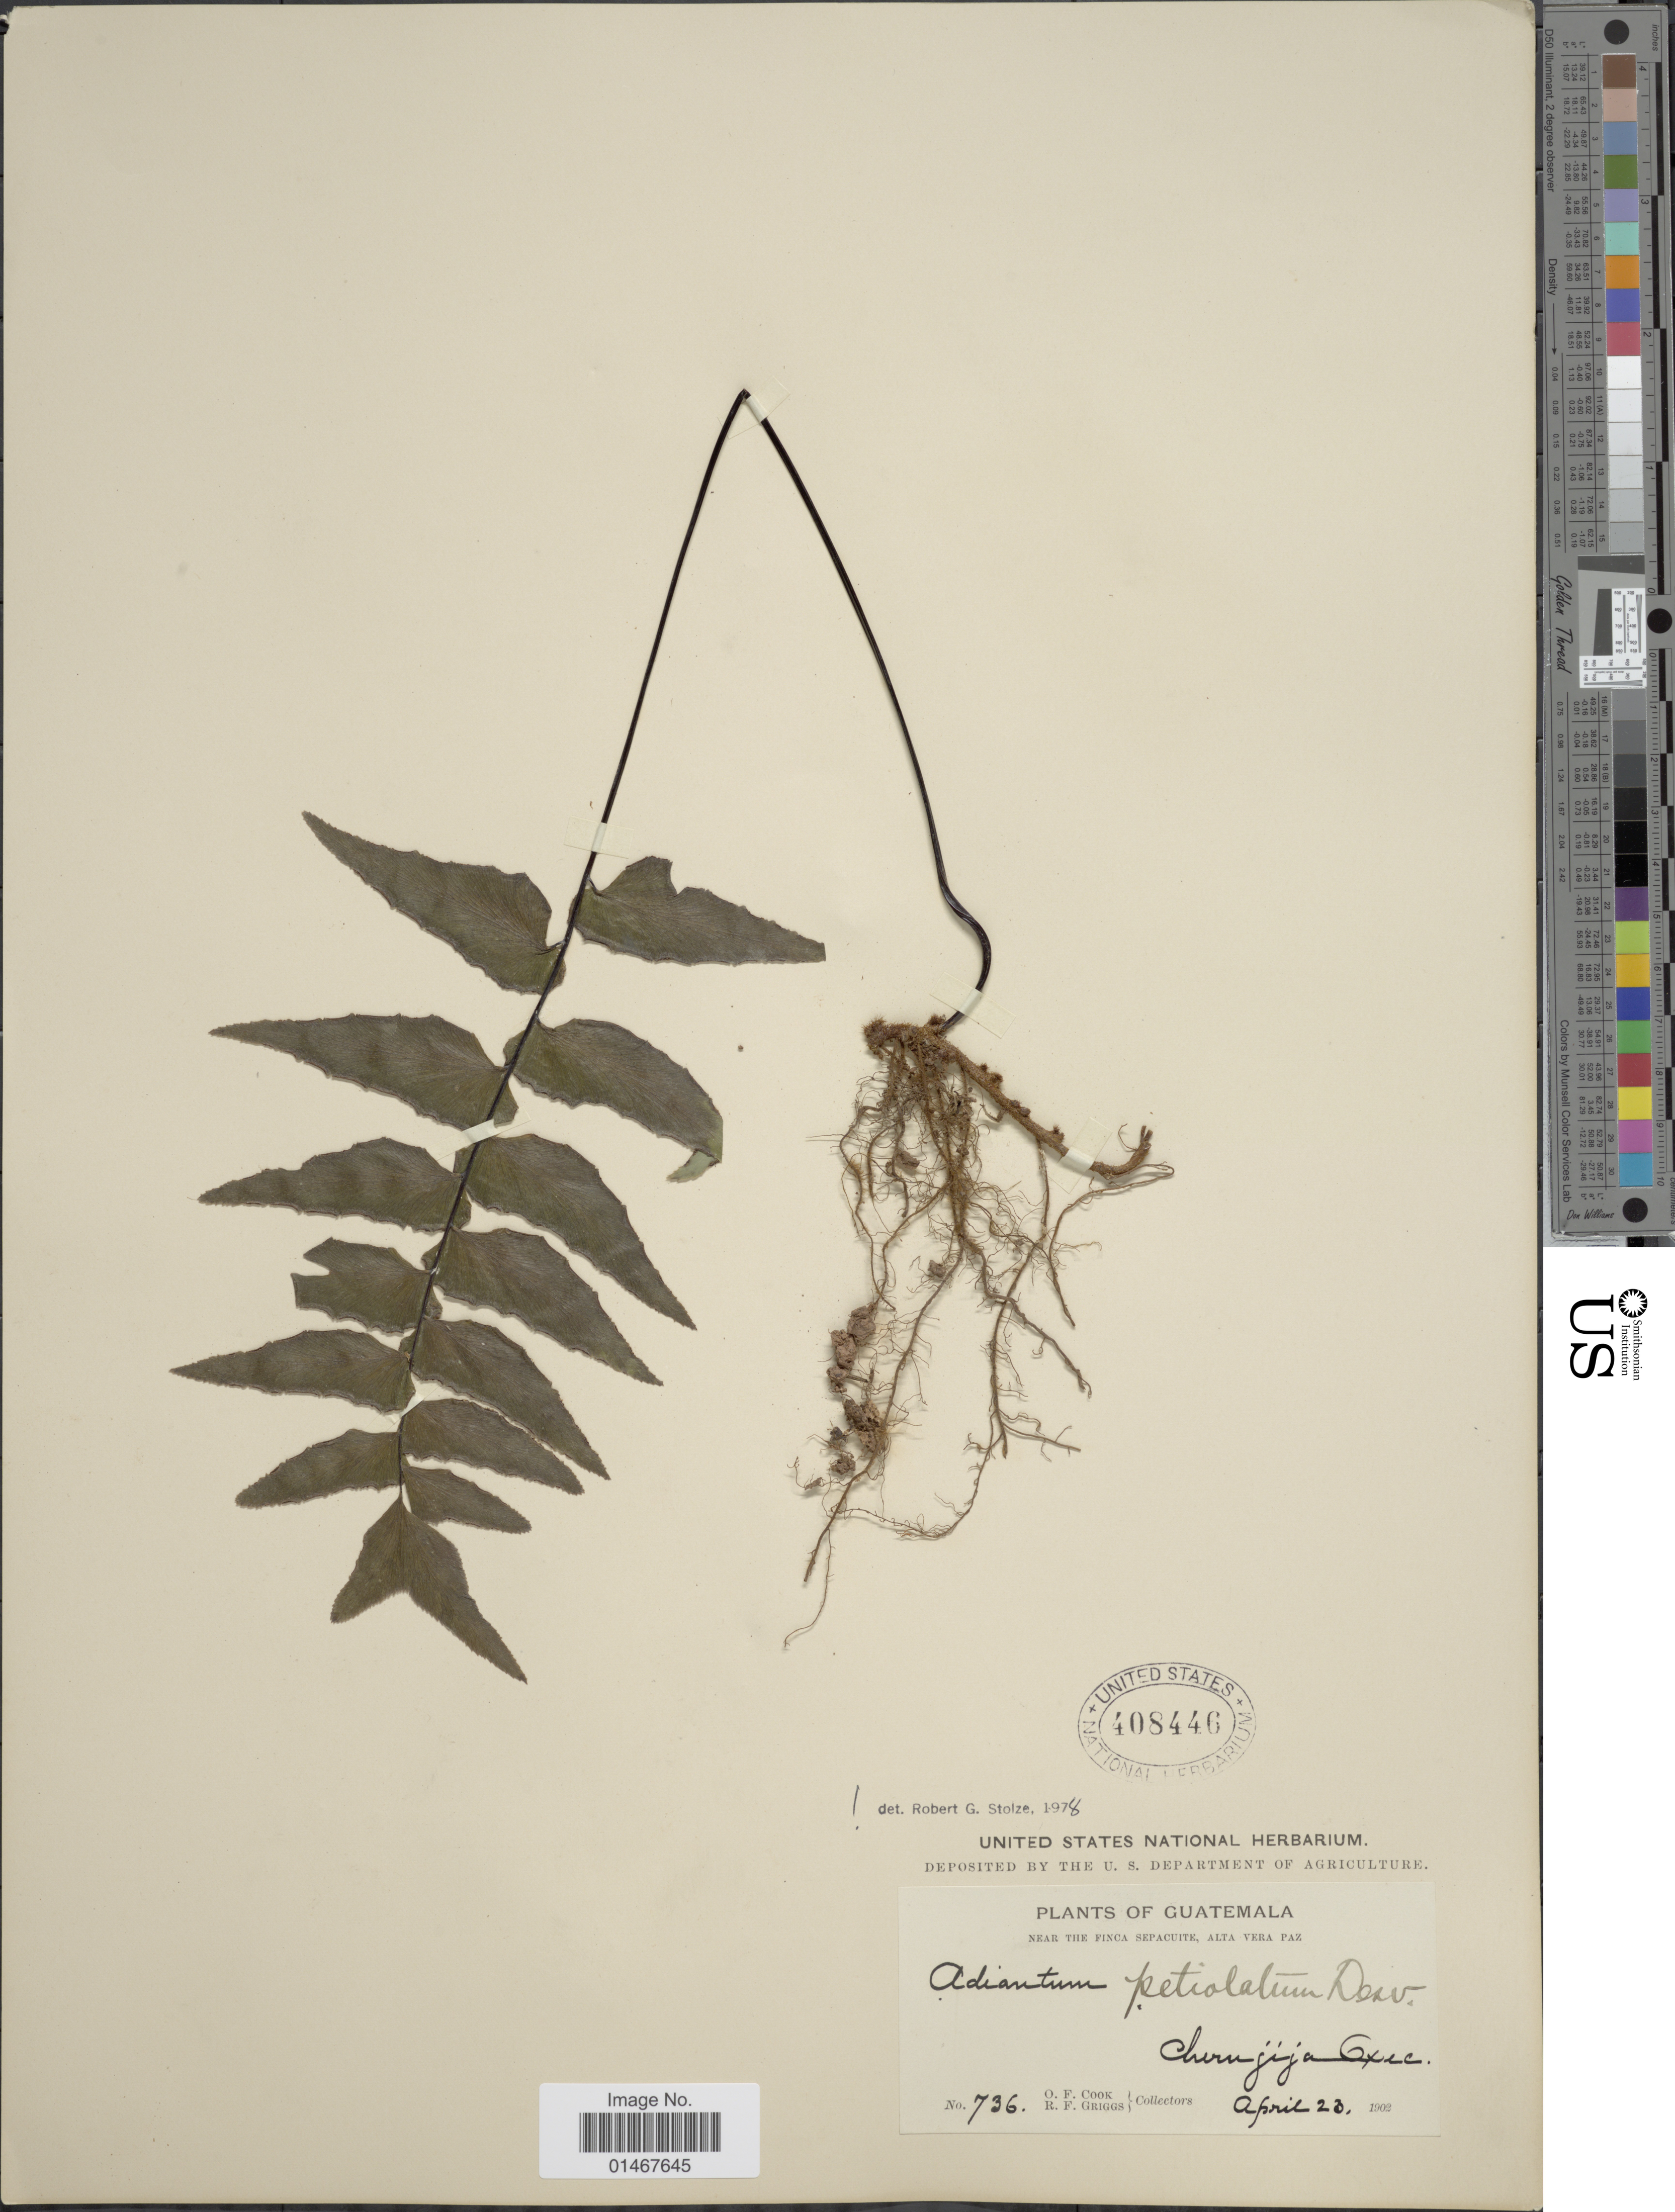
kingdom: Plantae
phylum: Tracheophyta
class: Polypodiopsida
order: Polypodiales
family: Pteridaceae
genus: Adiantum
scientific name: Adiantum petiolatum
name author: Desv.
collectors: O. F. Cook & R. F. Griggs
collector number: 736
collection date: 1902-04-23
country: Guatemala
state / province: Alta Verapaz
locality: Near the Finca sepacuite, Cherujija Oxec.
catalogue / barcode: US 408446